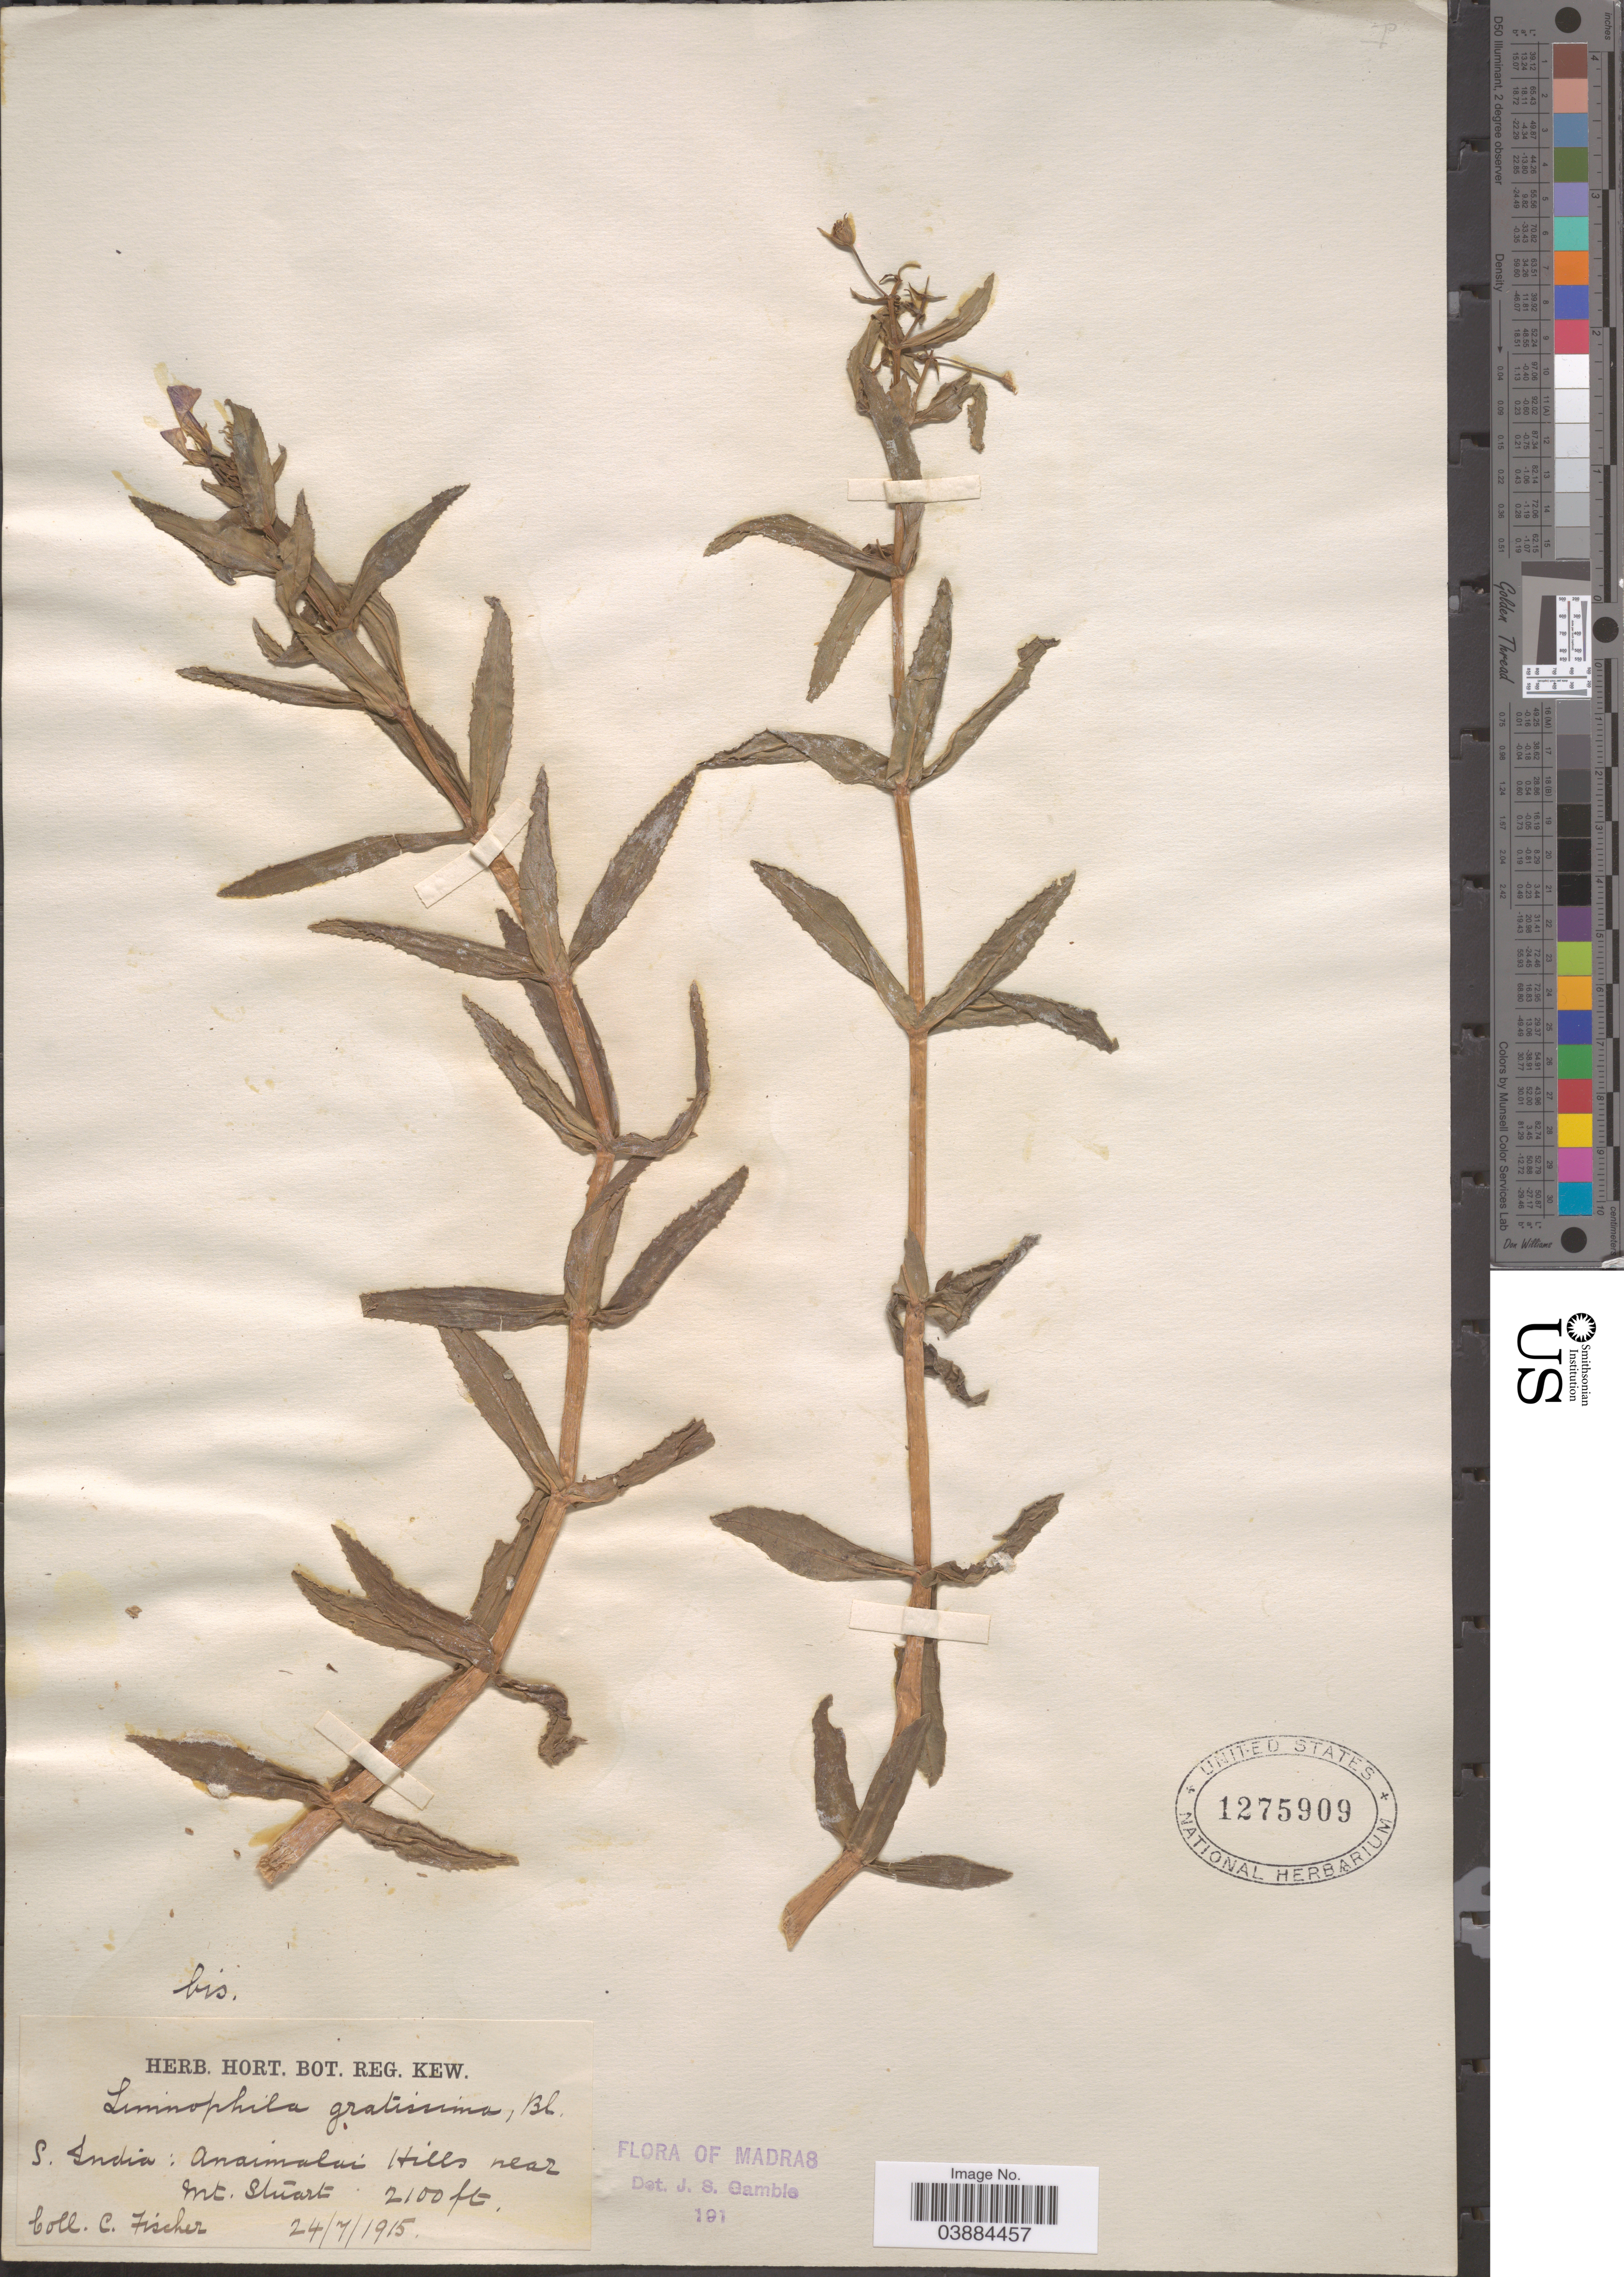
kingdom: Plantae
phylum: Tracheophyta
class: Magnoliopsida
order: Lamiales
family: Plantaginaceae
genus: Limnophila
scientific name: Limnophila aromatica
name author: (Lam.) Merr.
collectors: C. E. C. Fischer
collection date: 1915-07-24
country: India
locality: S. India: Anaimalai Hills near Mt. Stuart.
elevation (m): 640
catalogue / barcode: US 1275909